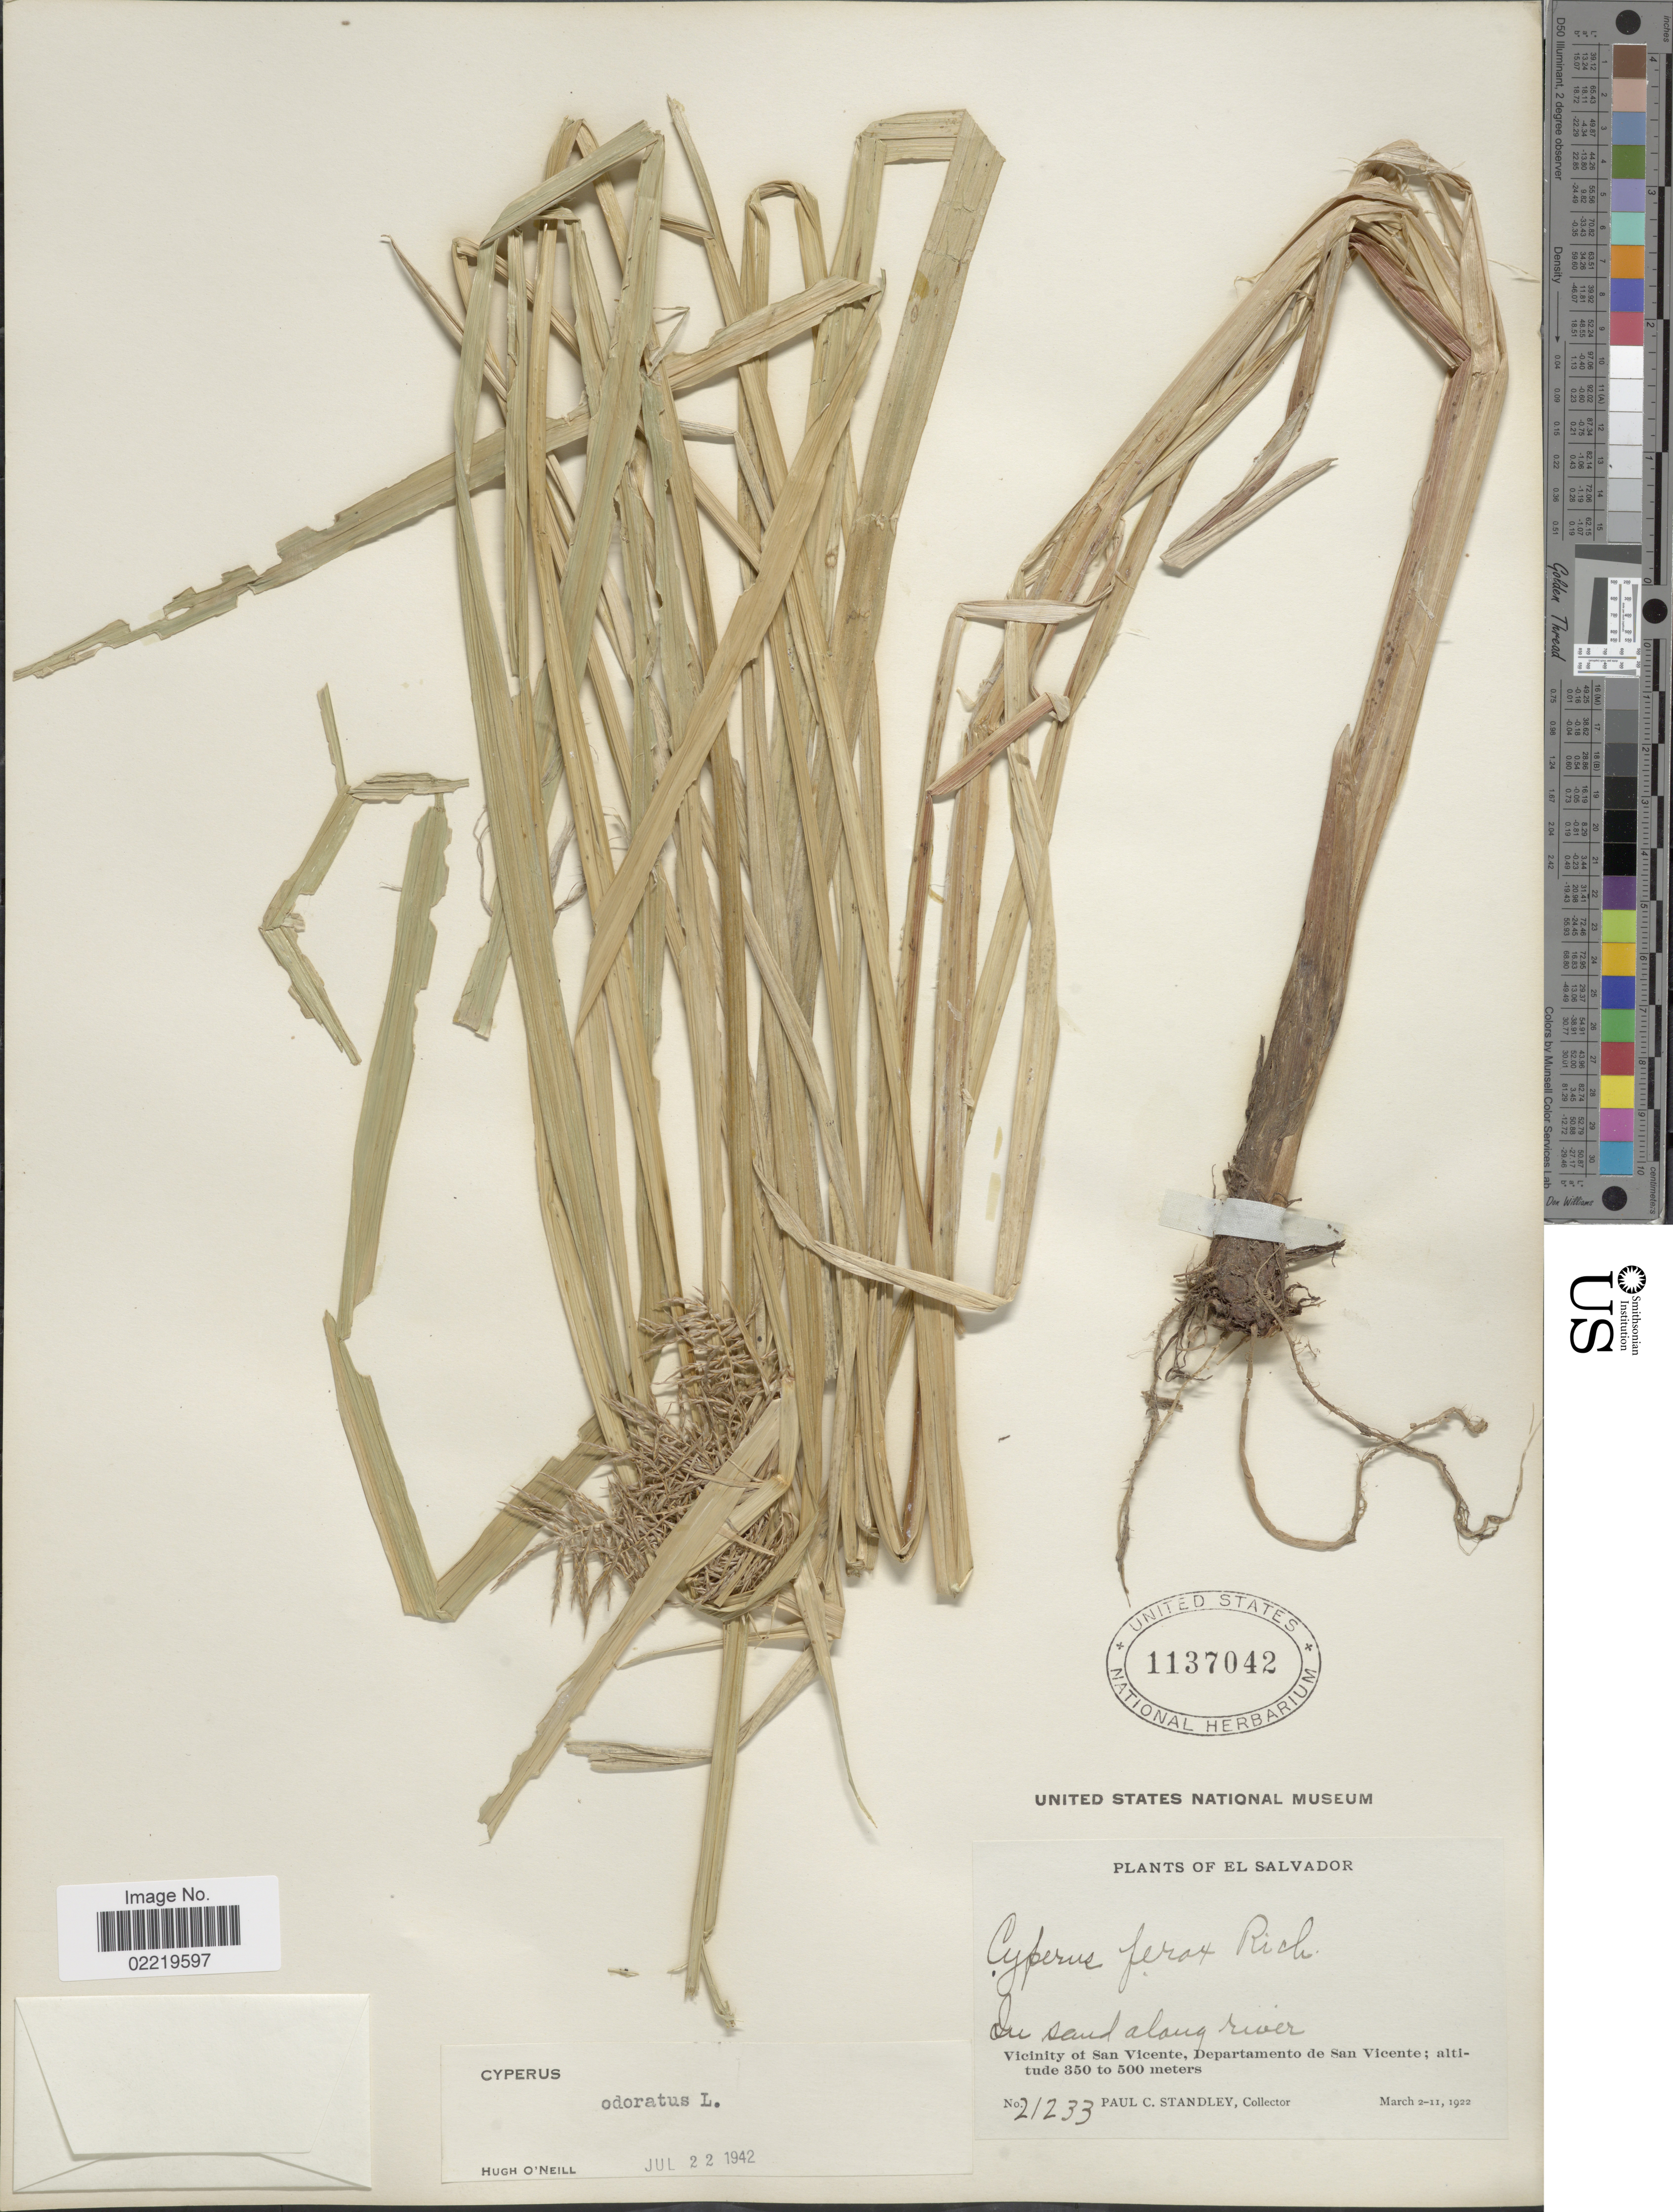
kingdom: Plantae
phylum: Tracheophyta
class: Liliopsida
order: Poales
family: Cyperaceae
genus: Cyperus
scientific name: Cyperus odoratus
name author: L.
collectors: P. C. Standley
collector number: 21233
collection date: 1922-03-02/1922-03-11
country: El Salvador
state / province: San Vincente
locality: In sand along river, Vicinity of San Vicente, Departamento de San Vicente.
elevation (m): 350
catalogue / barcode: US 1137042